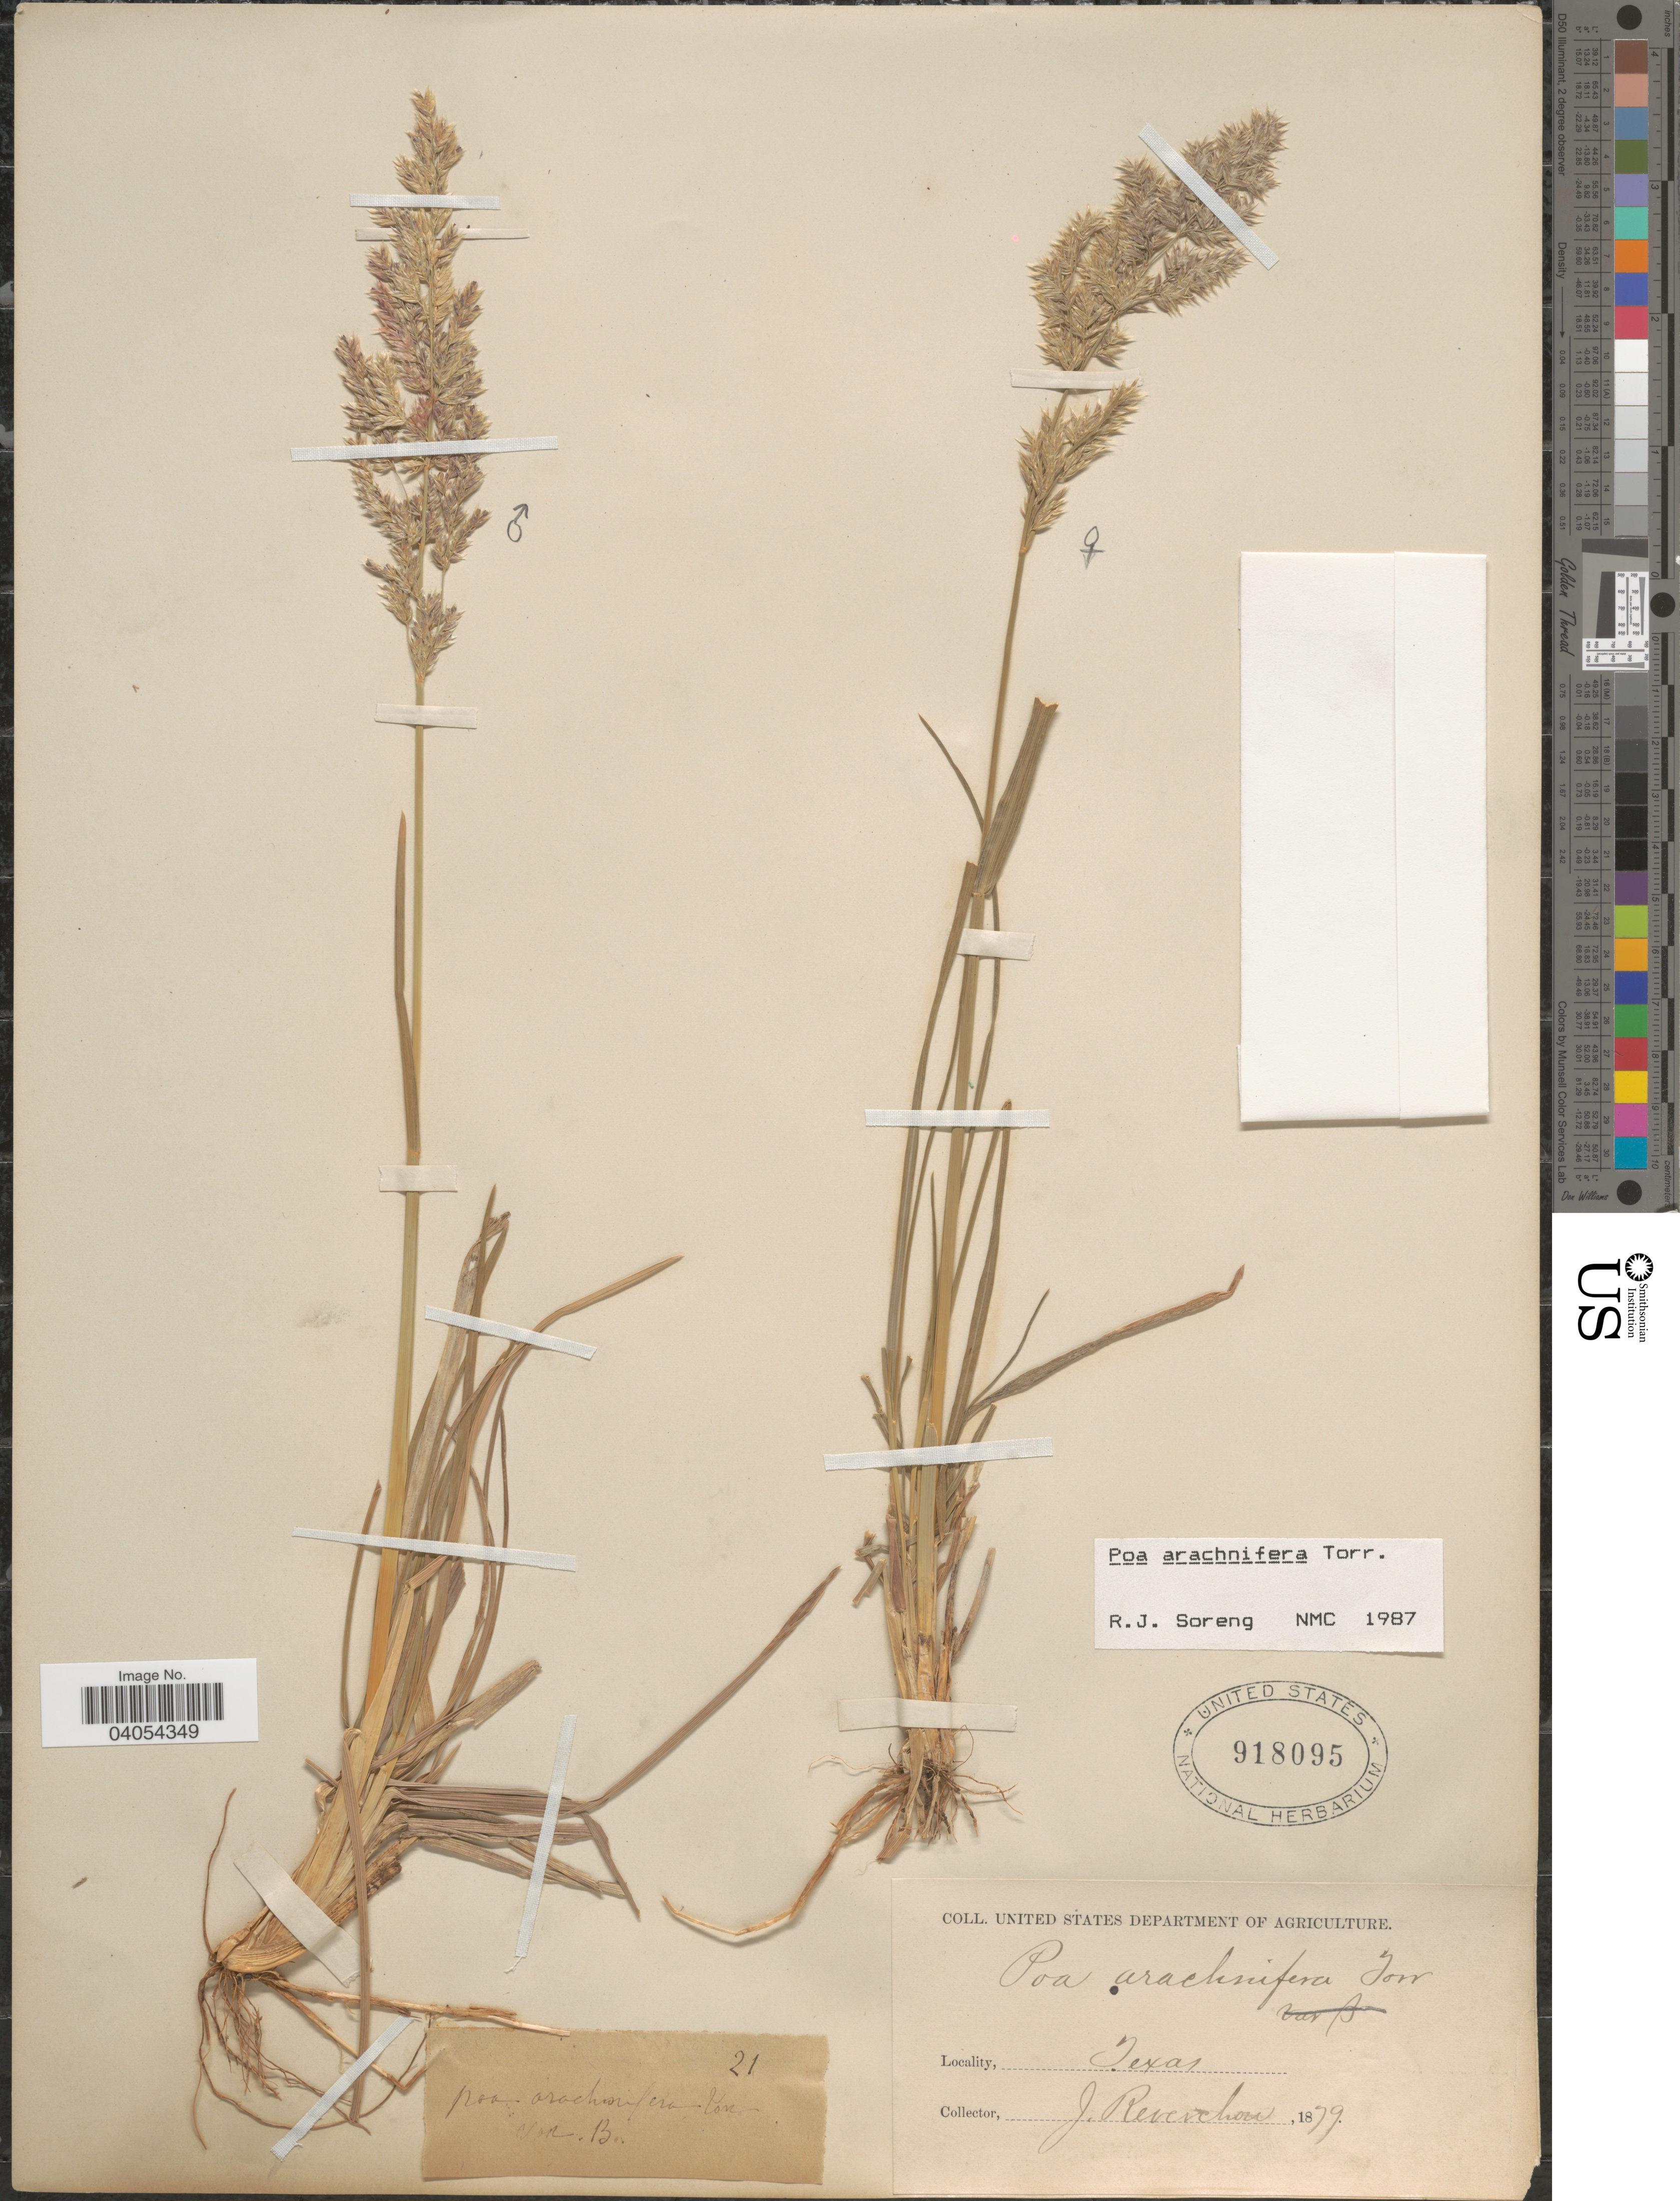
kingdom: Plantae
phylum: Tracheophyta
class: Liliopsida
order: Poales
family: Poaceae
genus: Poa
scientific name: Poa arachnifera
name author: Torr.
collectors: J. Reverchon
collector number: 21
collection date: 1879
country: United States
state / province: Texas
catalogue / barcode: US 918095